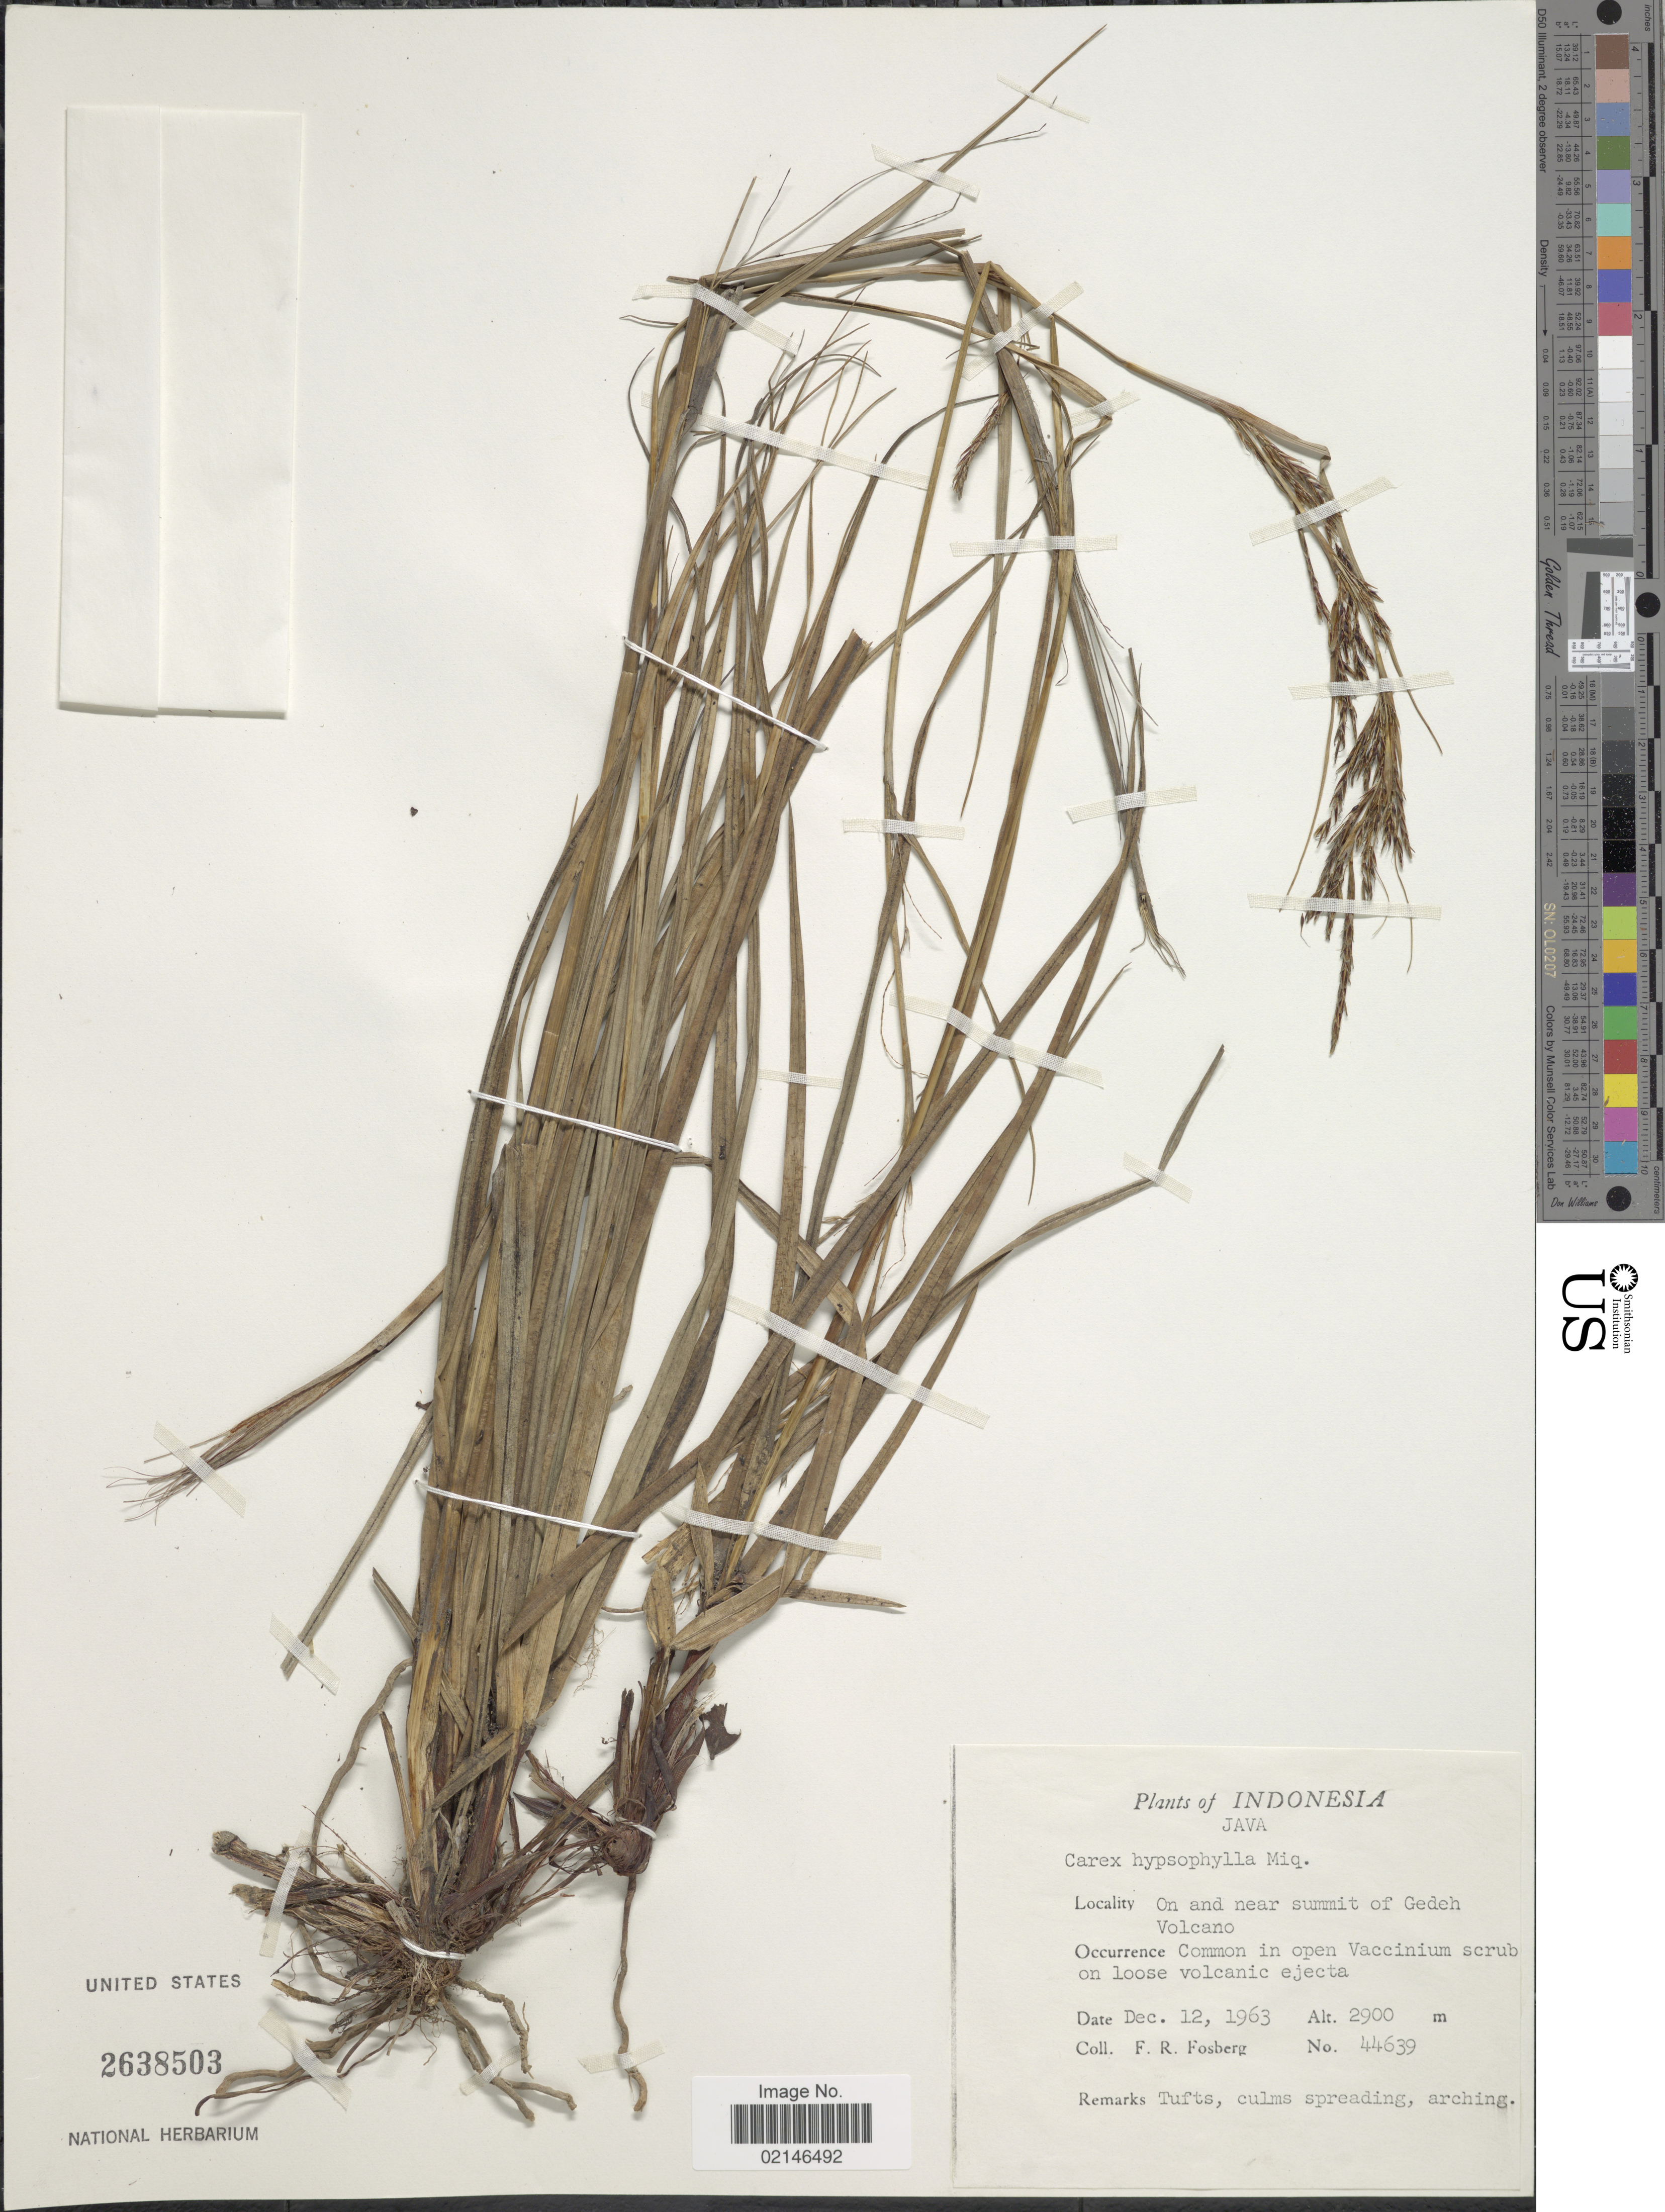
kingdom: Plantae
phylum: Tracheophyta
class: Liliopsida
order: Poales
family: Cyperaceae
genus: Carex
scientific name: Carex verticillata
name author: Zoll. & Moritzi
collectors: F. R. Fosberg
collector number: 44639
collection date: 1963-12-12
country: Indonesia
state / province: Java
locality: On and near summit of Gedeh Volcano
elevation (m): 2900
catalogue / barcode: US 2638503